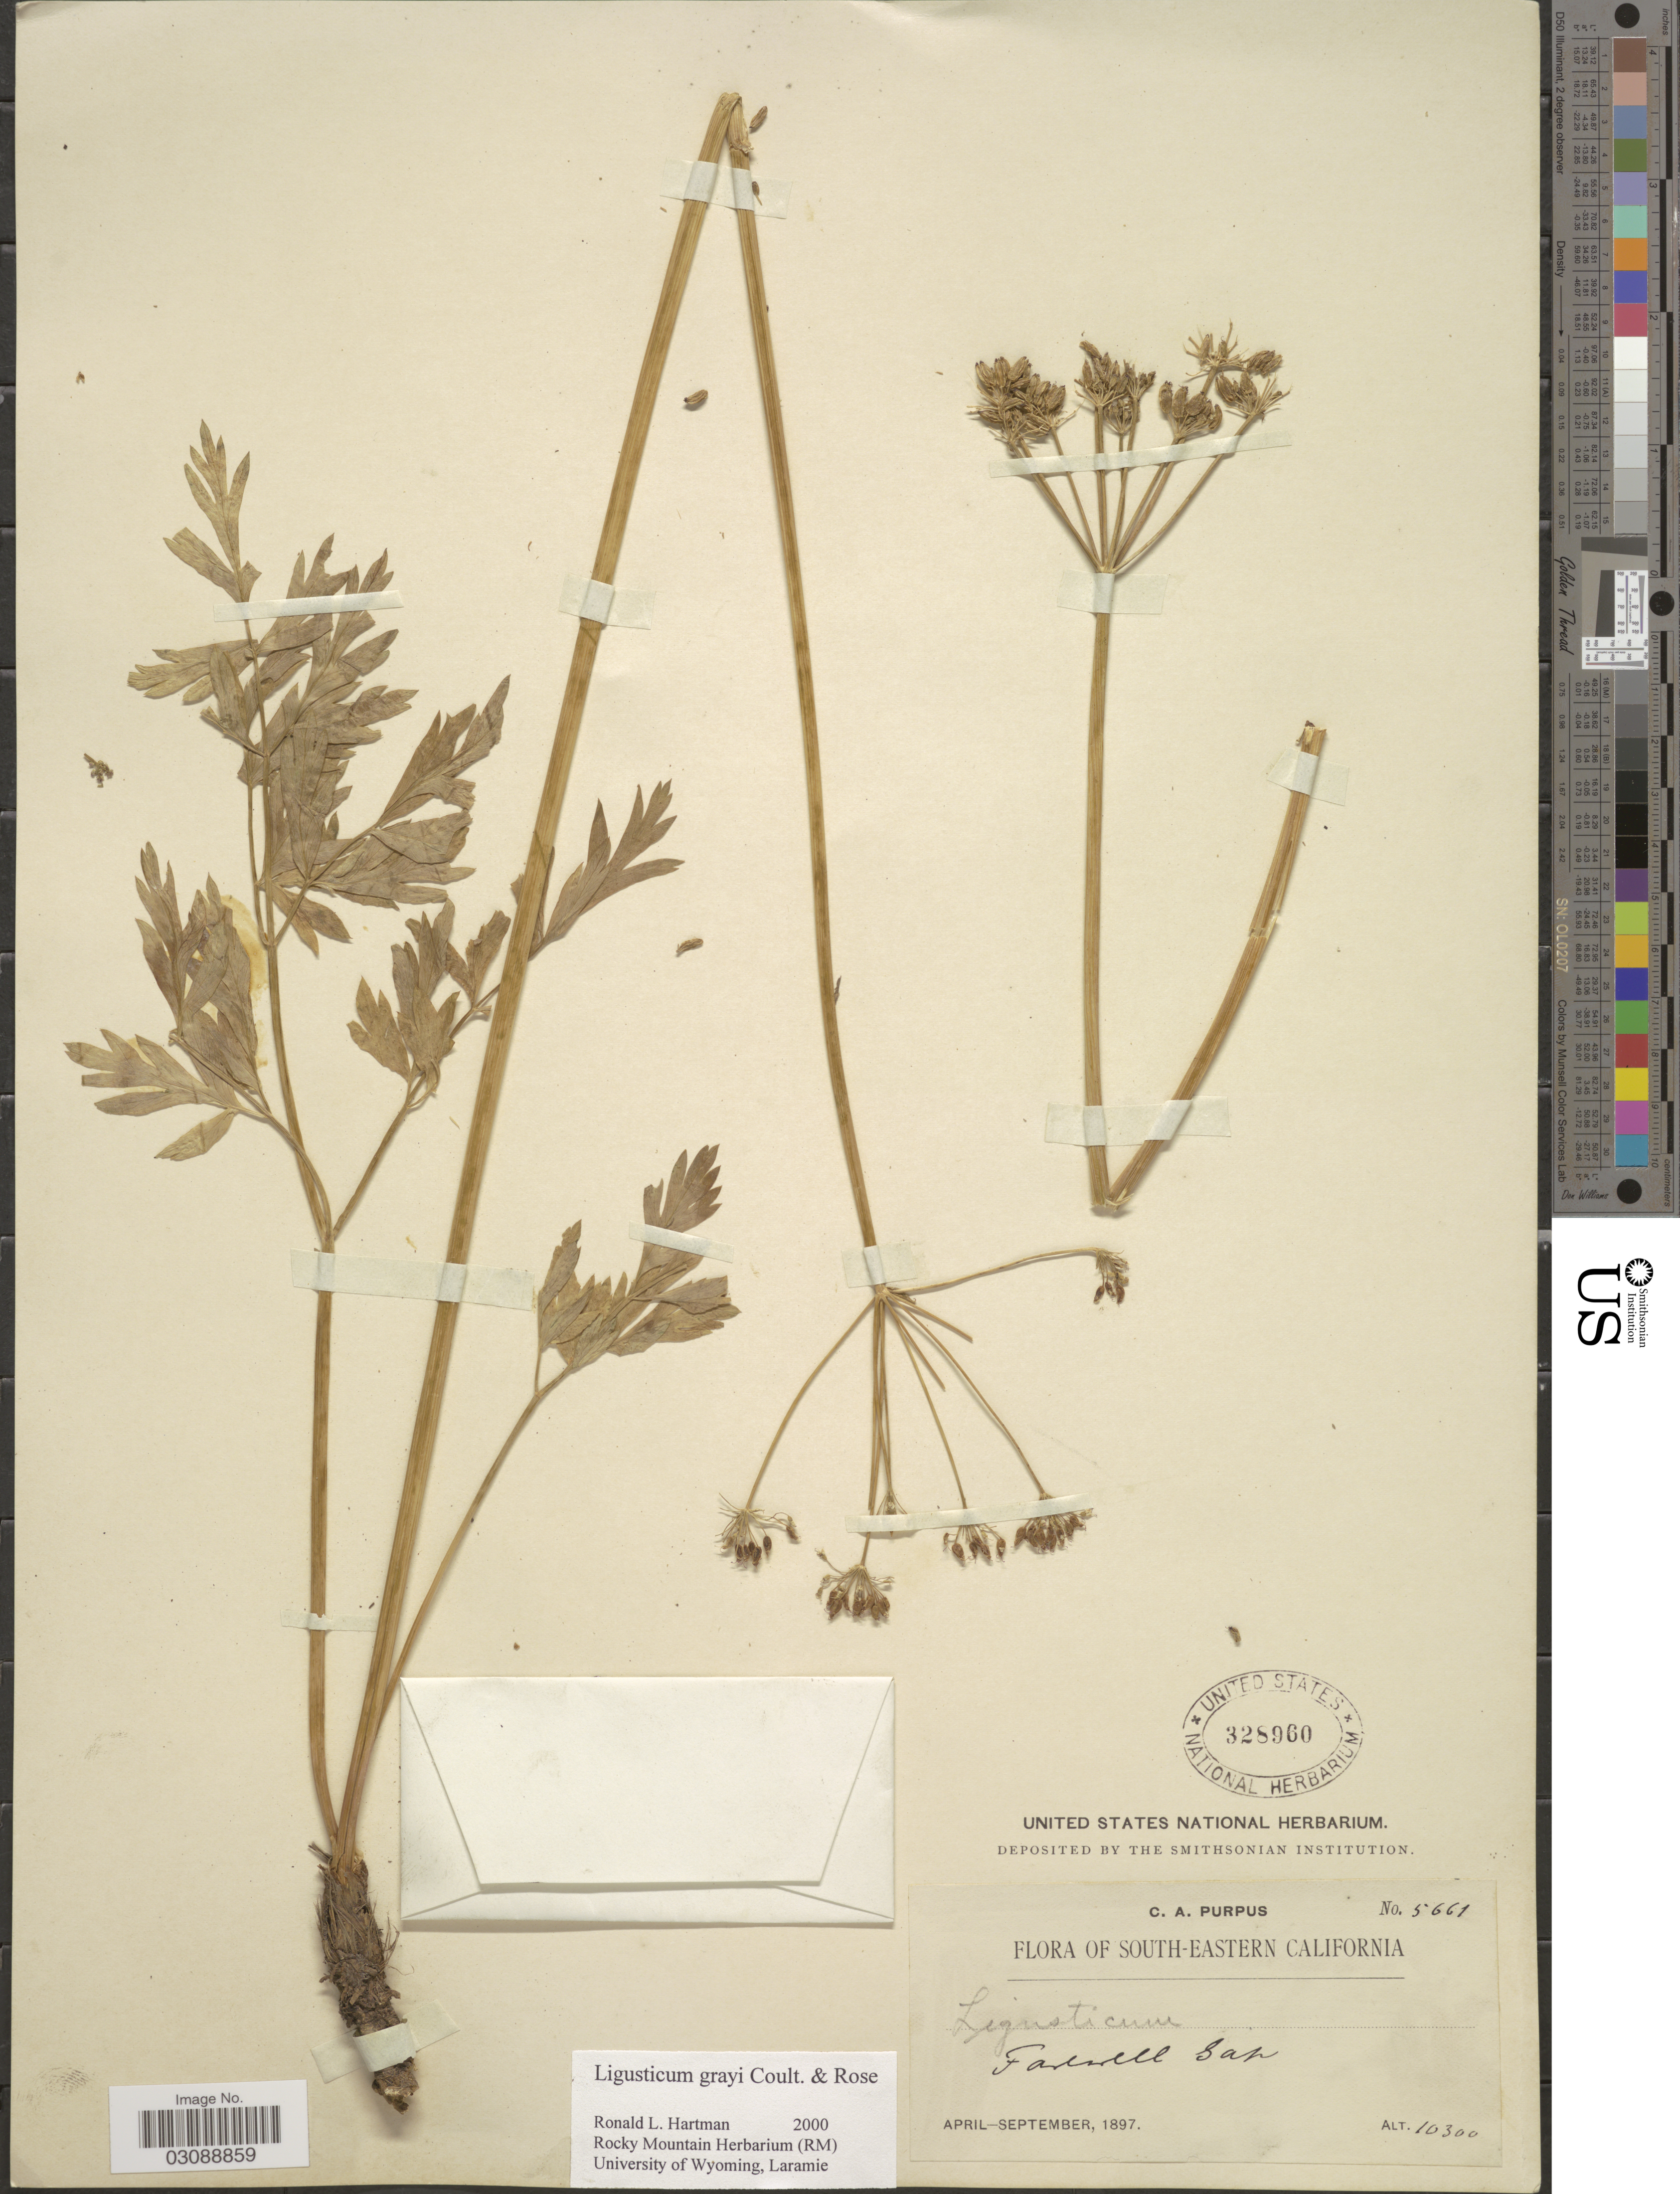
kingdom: Plantae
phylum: Tracheophyta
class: Magnoliopsida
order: Apiales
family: Apiaceae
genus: Ligusticum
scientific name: Ligusticum grayi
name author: J.M. Coult. & Rose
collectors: C. A. Purpus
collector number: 5661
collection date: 1897-04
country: United States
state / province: California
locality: South-Eastern California. Farewell Gap.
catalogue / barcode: US 328960